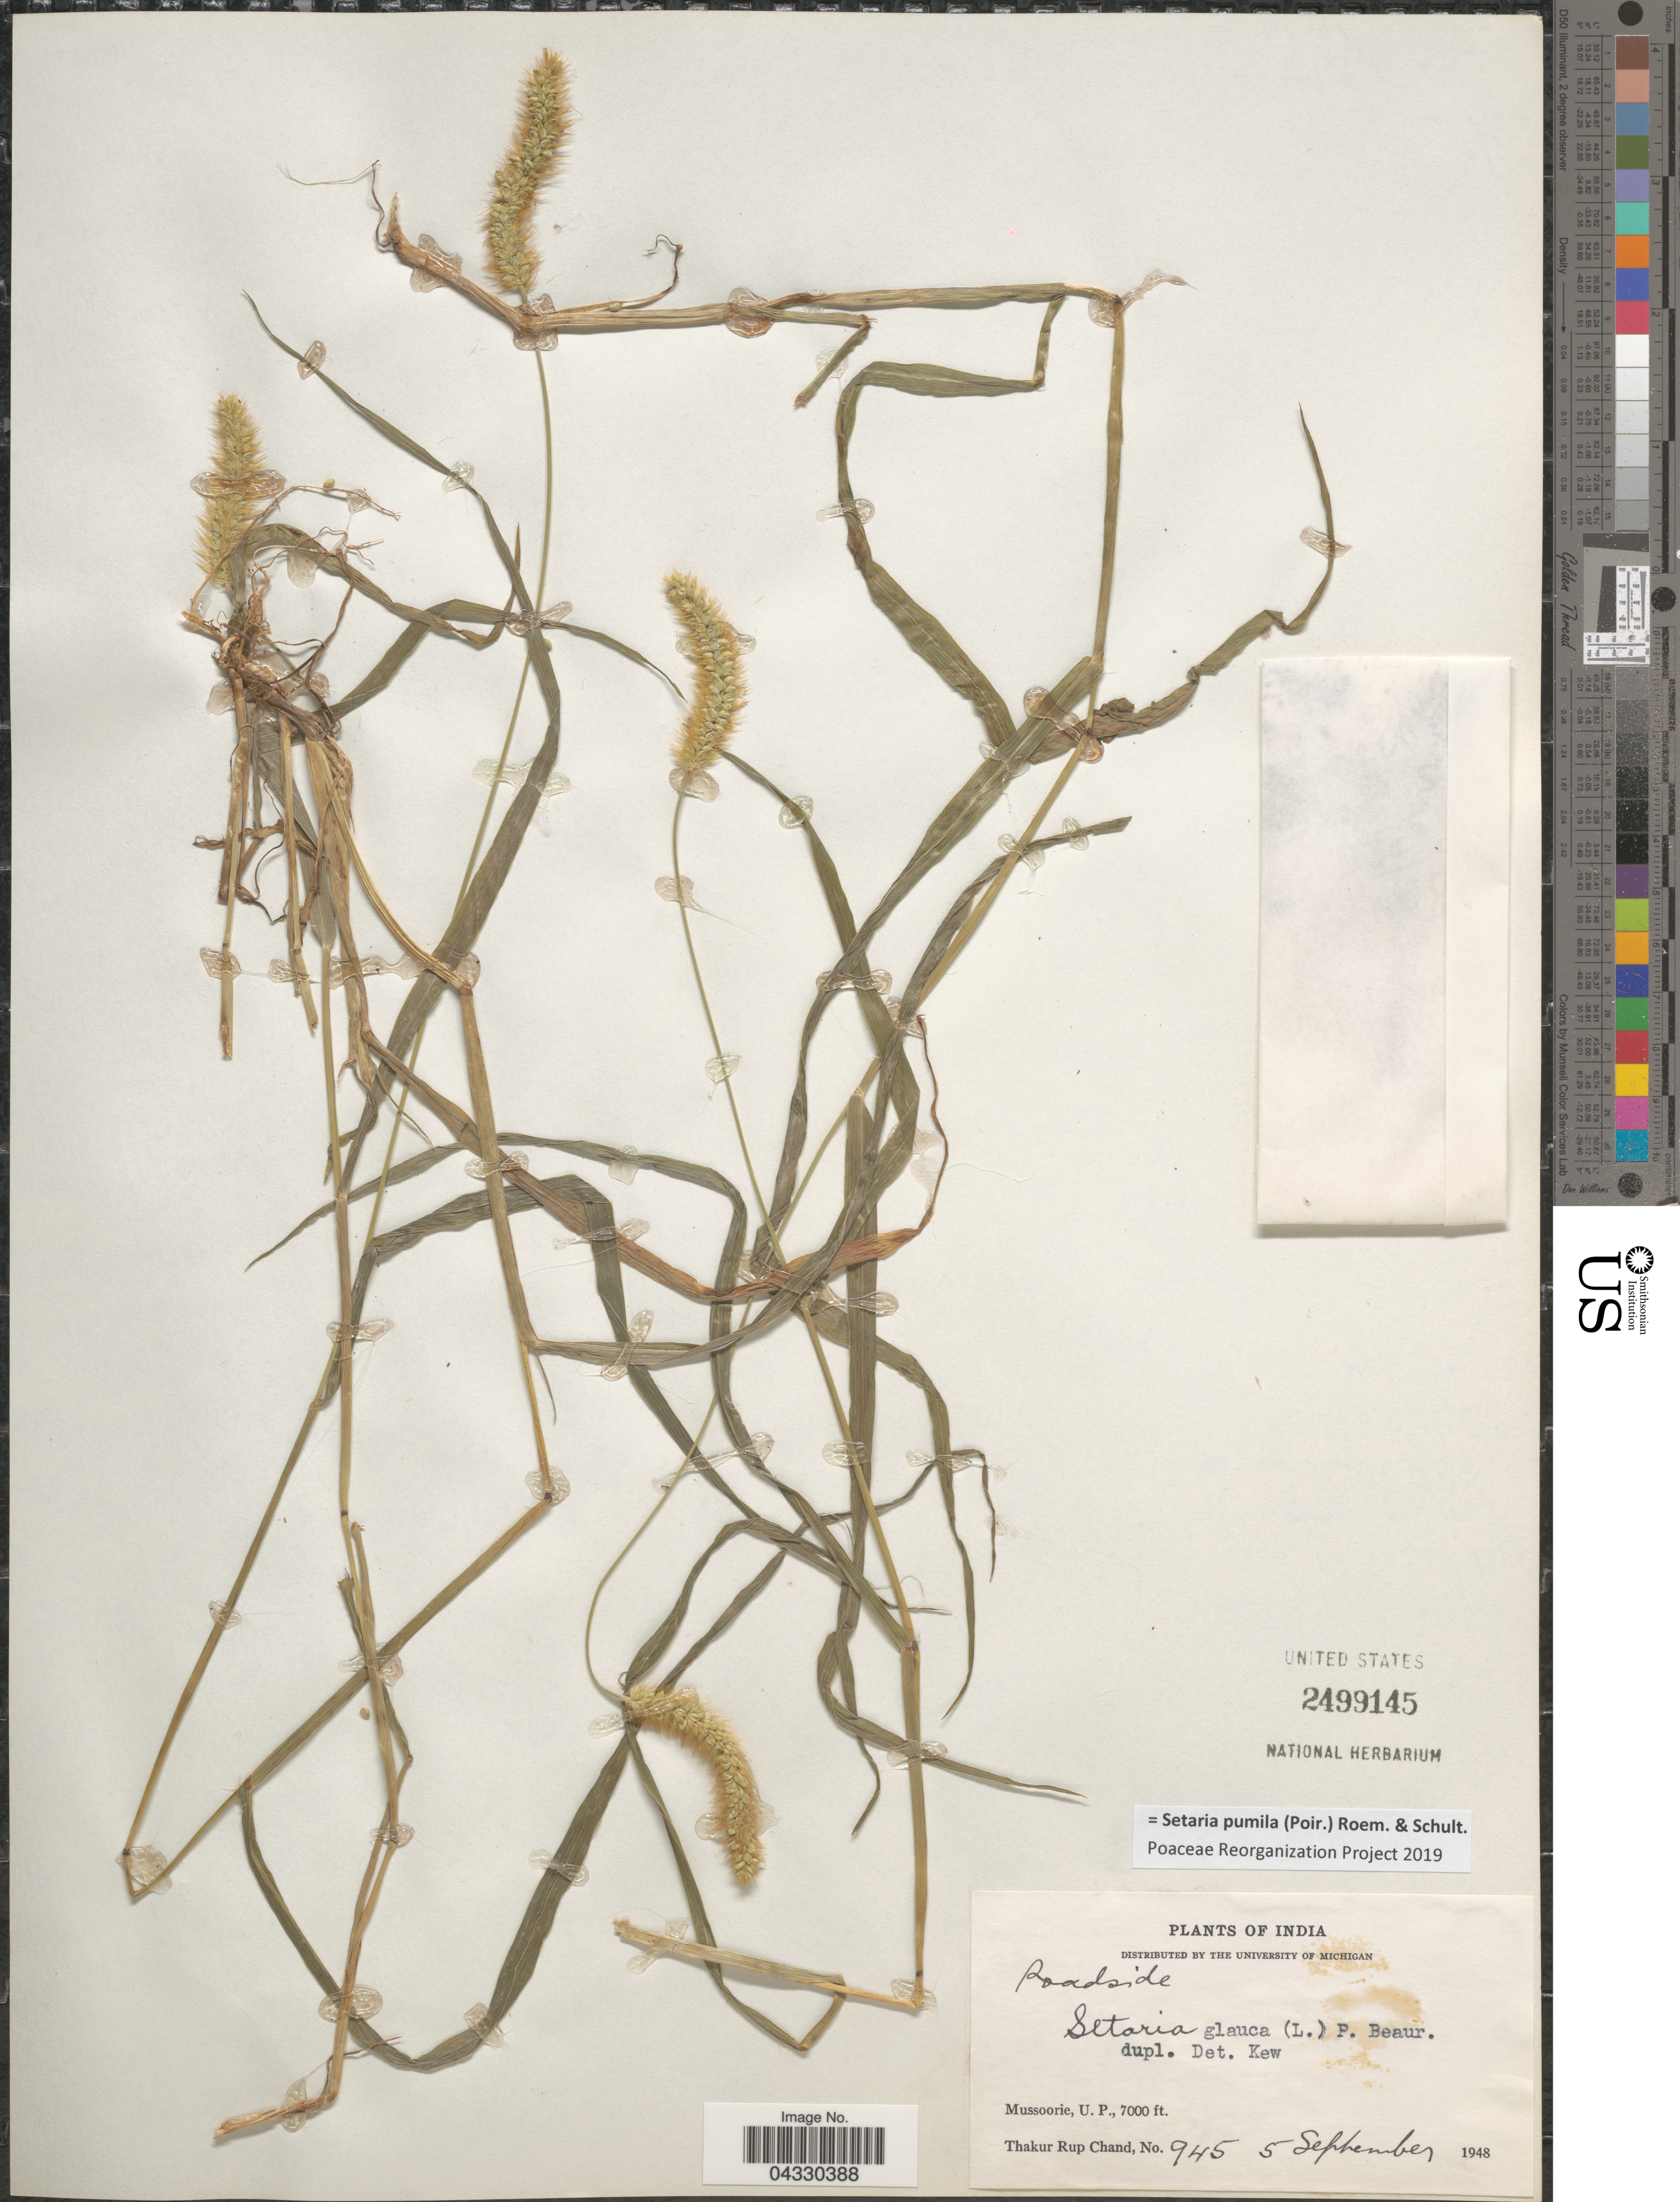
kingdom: Plantae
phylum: Tracheophyta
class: Liliopsida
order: Poales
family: Poaceae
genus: Setaria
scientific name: Setaria pumila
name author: (Poir.) Roem. & Schult.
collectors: T. R. Chand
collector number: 945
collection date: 1948-09-05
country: India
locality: Mussoorie, U. P.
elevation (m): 2134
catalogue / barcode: US 2499145